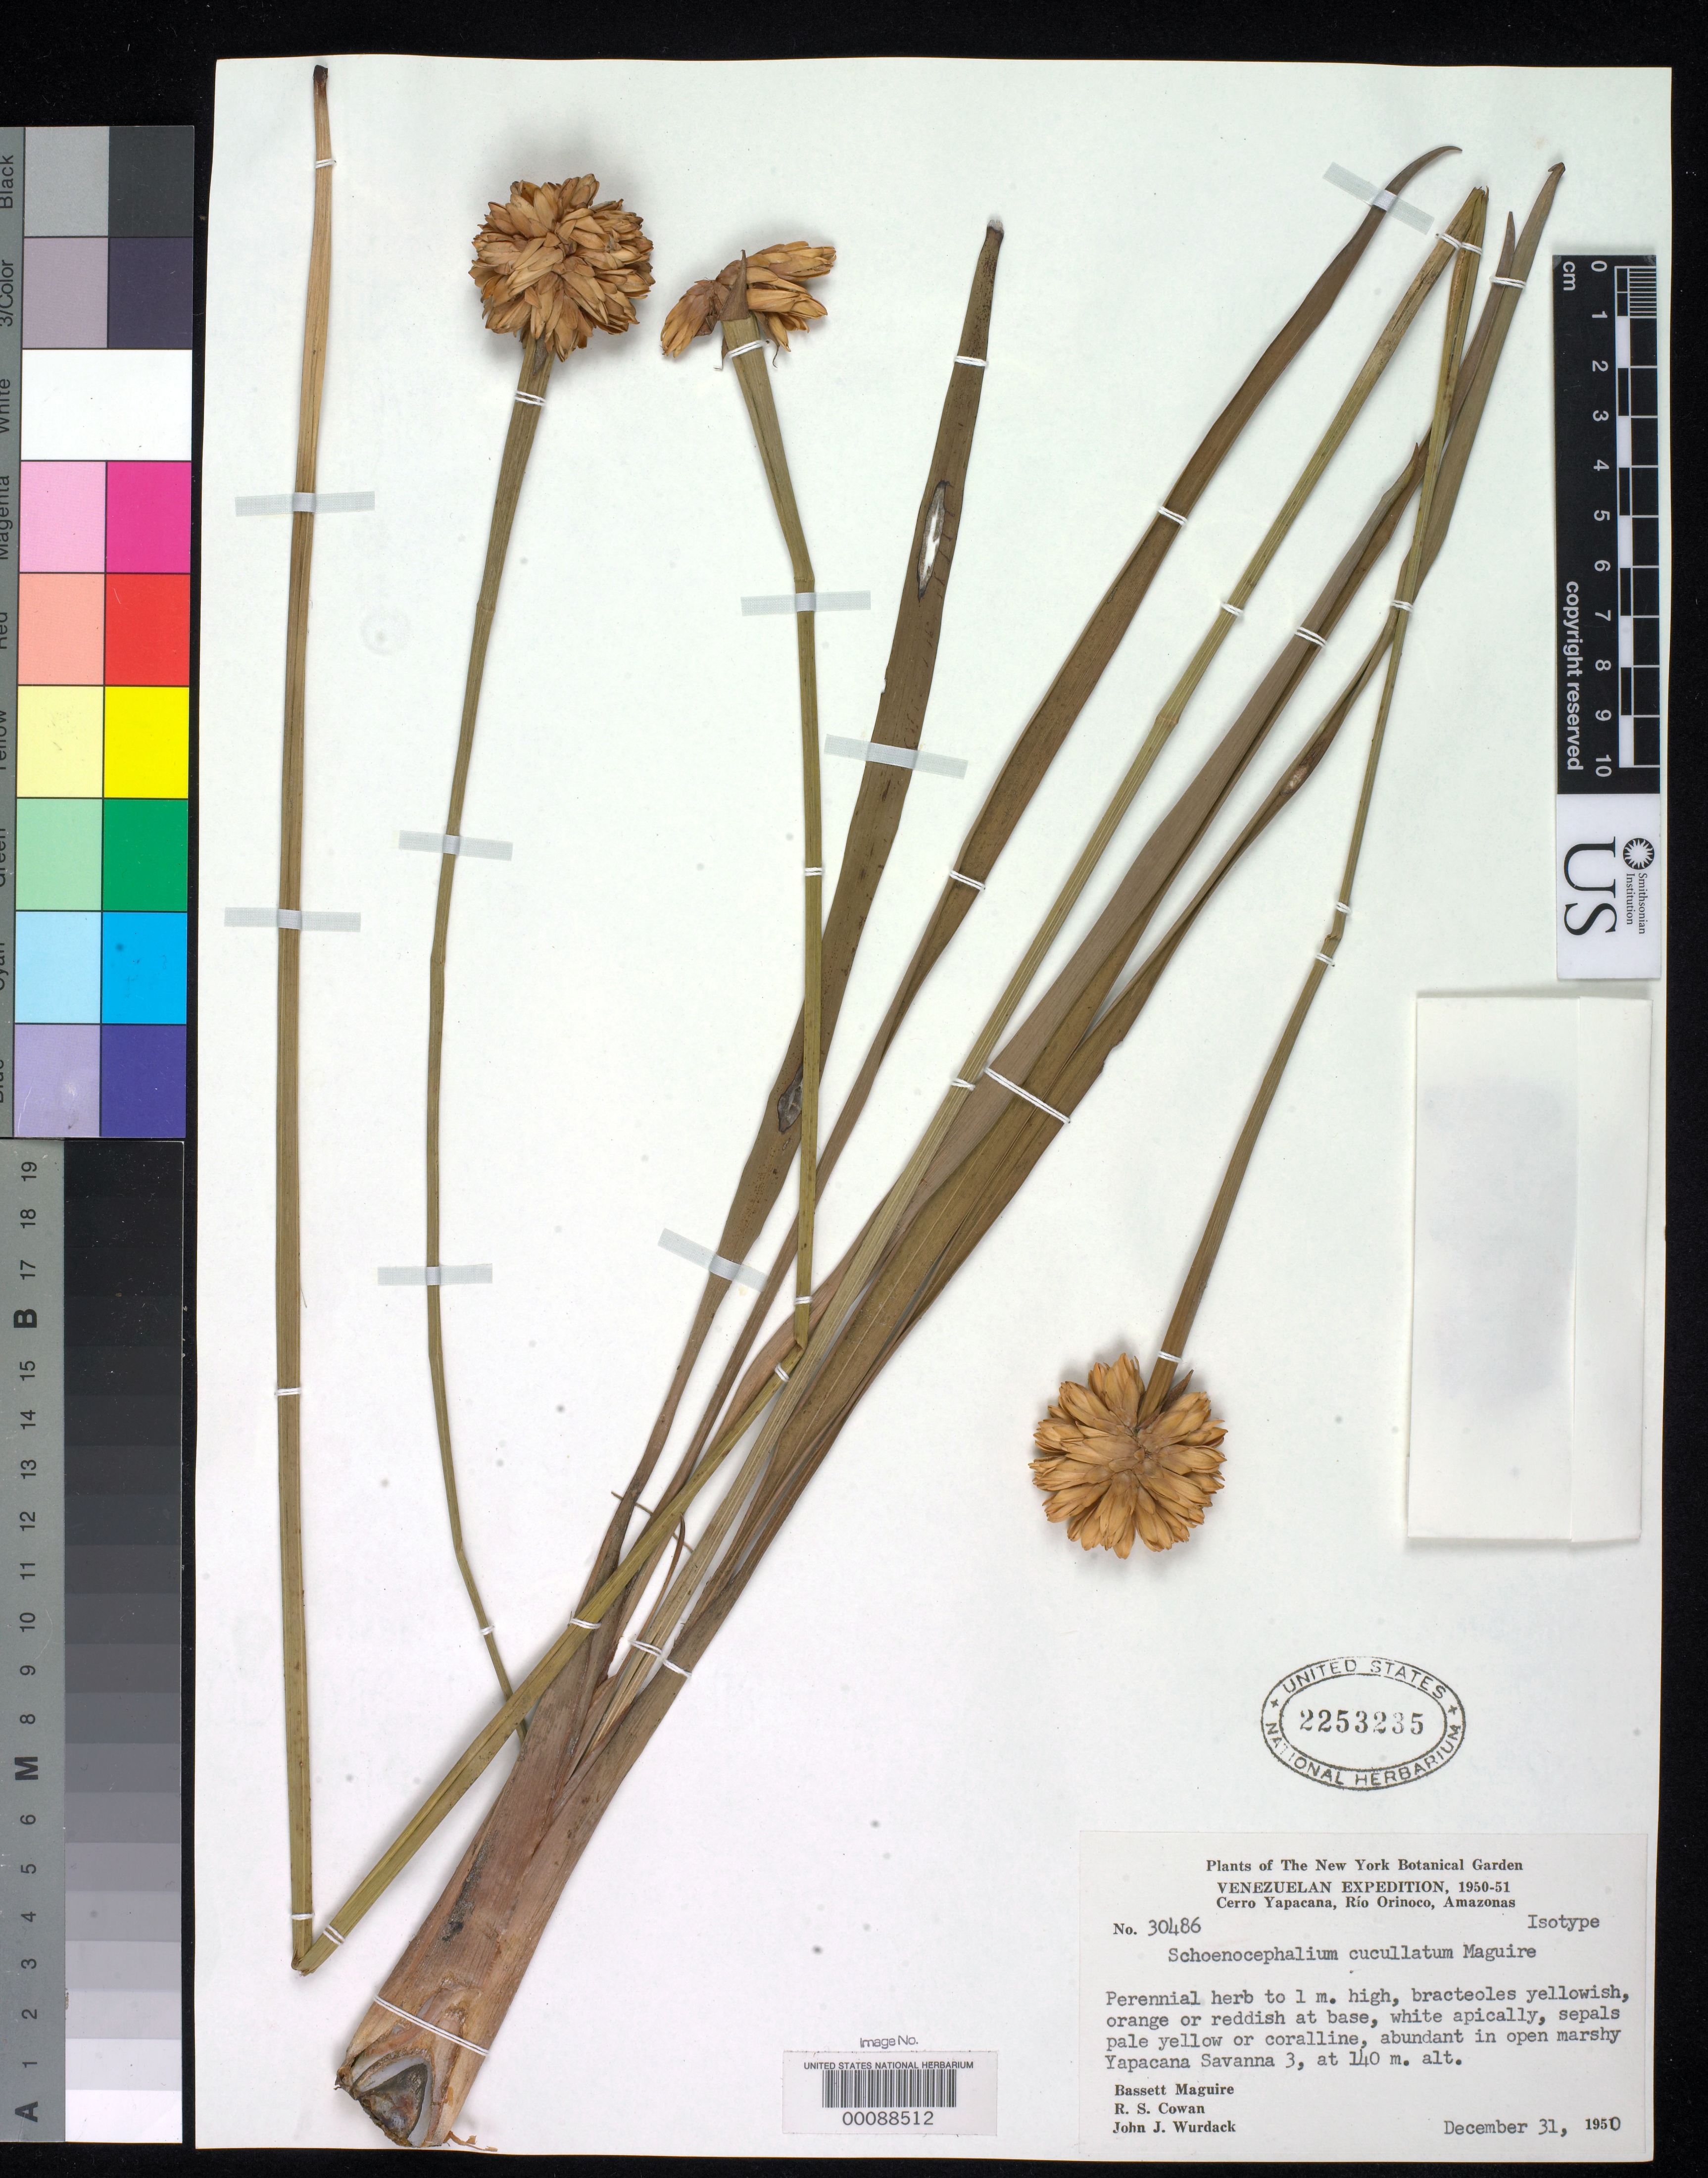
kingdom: Plantae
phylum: Tracheophyta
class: Liliopsida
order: Poales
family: Rapateaceae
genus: Schoenocephalium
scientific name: Schoenocephalium cucullatum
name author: Maguire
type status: Isotype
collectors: B. Maguire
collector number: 30486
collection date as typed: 31 Dec 1950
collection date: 1950-12-31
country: Venezuela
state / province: Amazonas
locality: Cerro Yapacana, Rio Orinoco.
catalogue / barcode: US 2253235